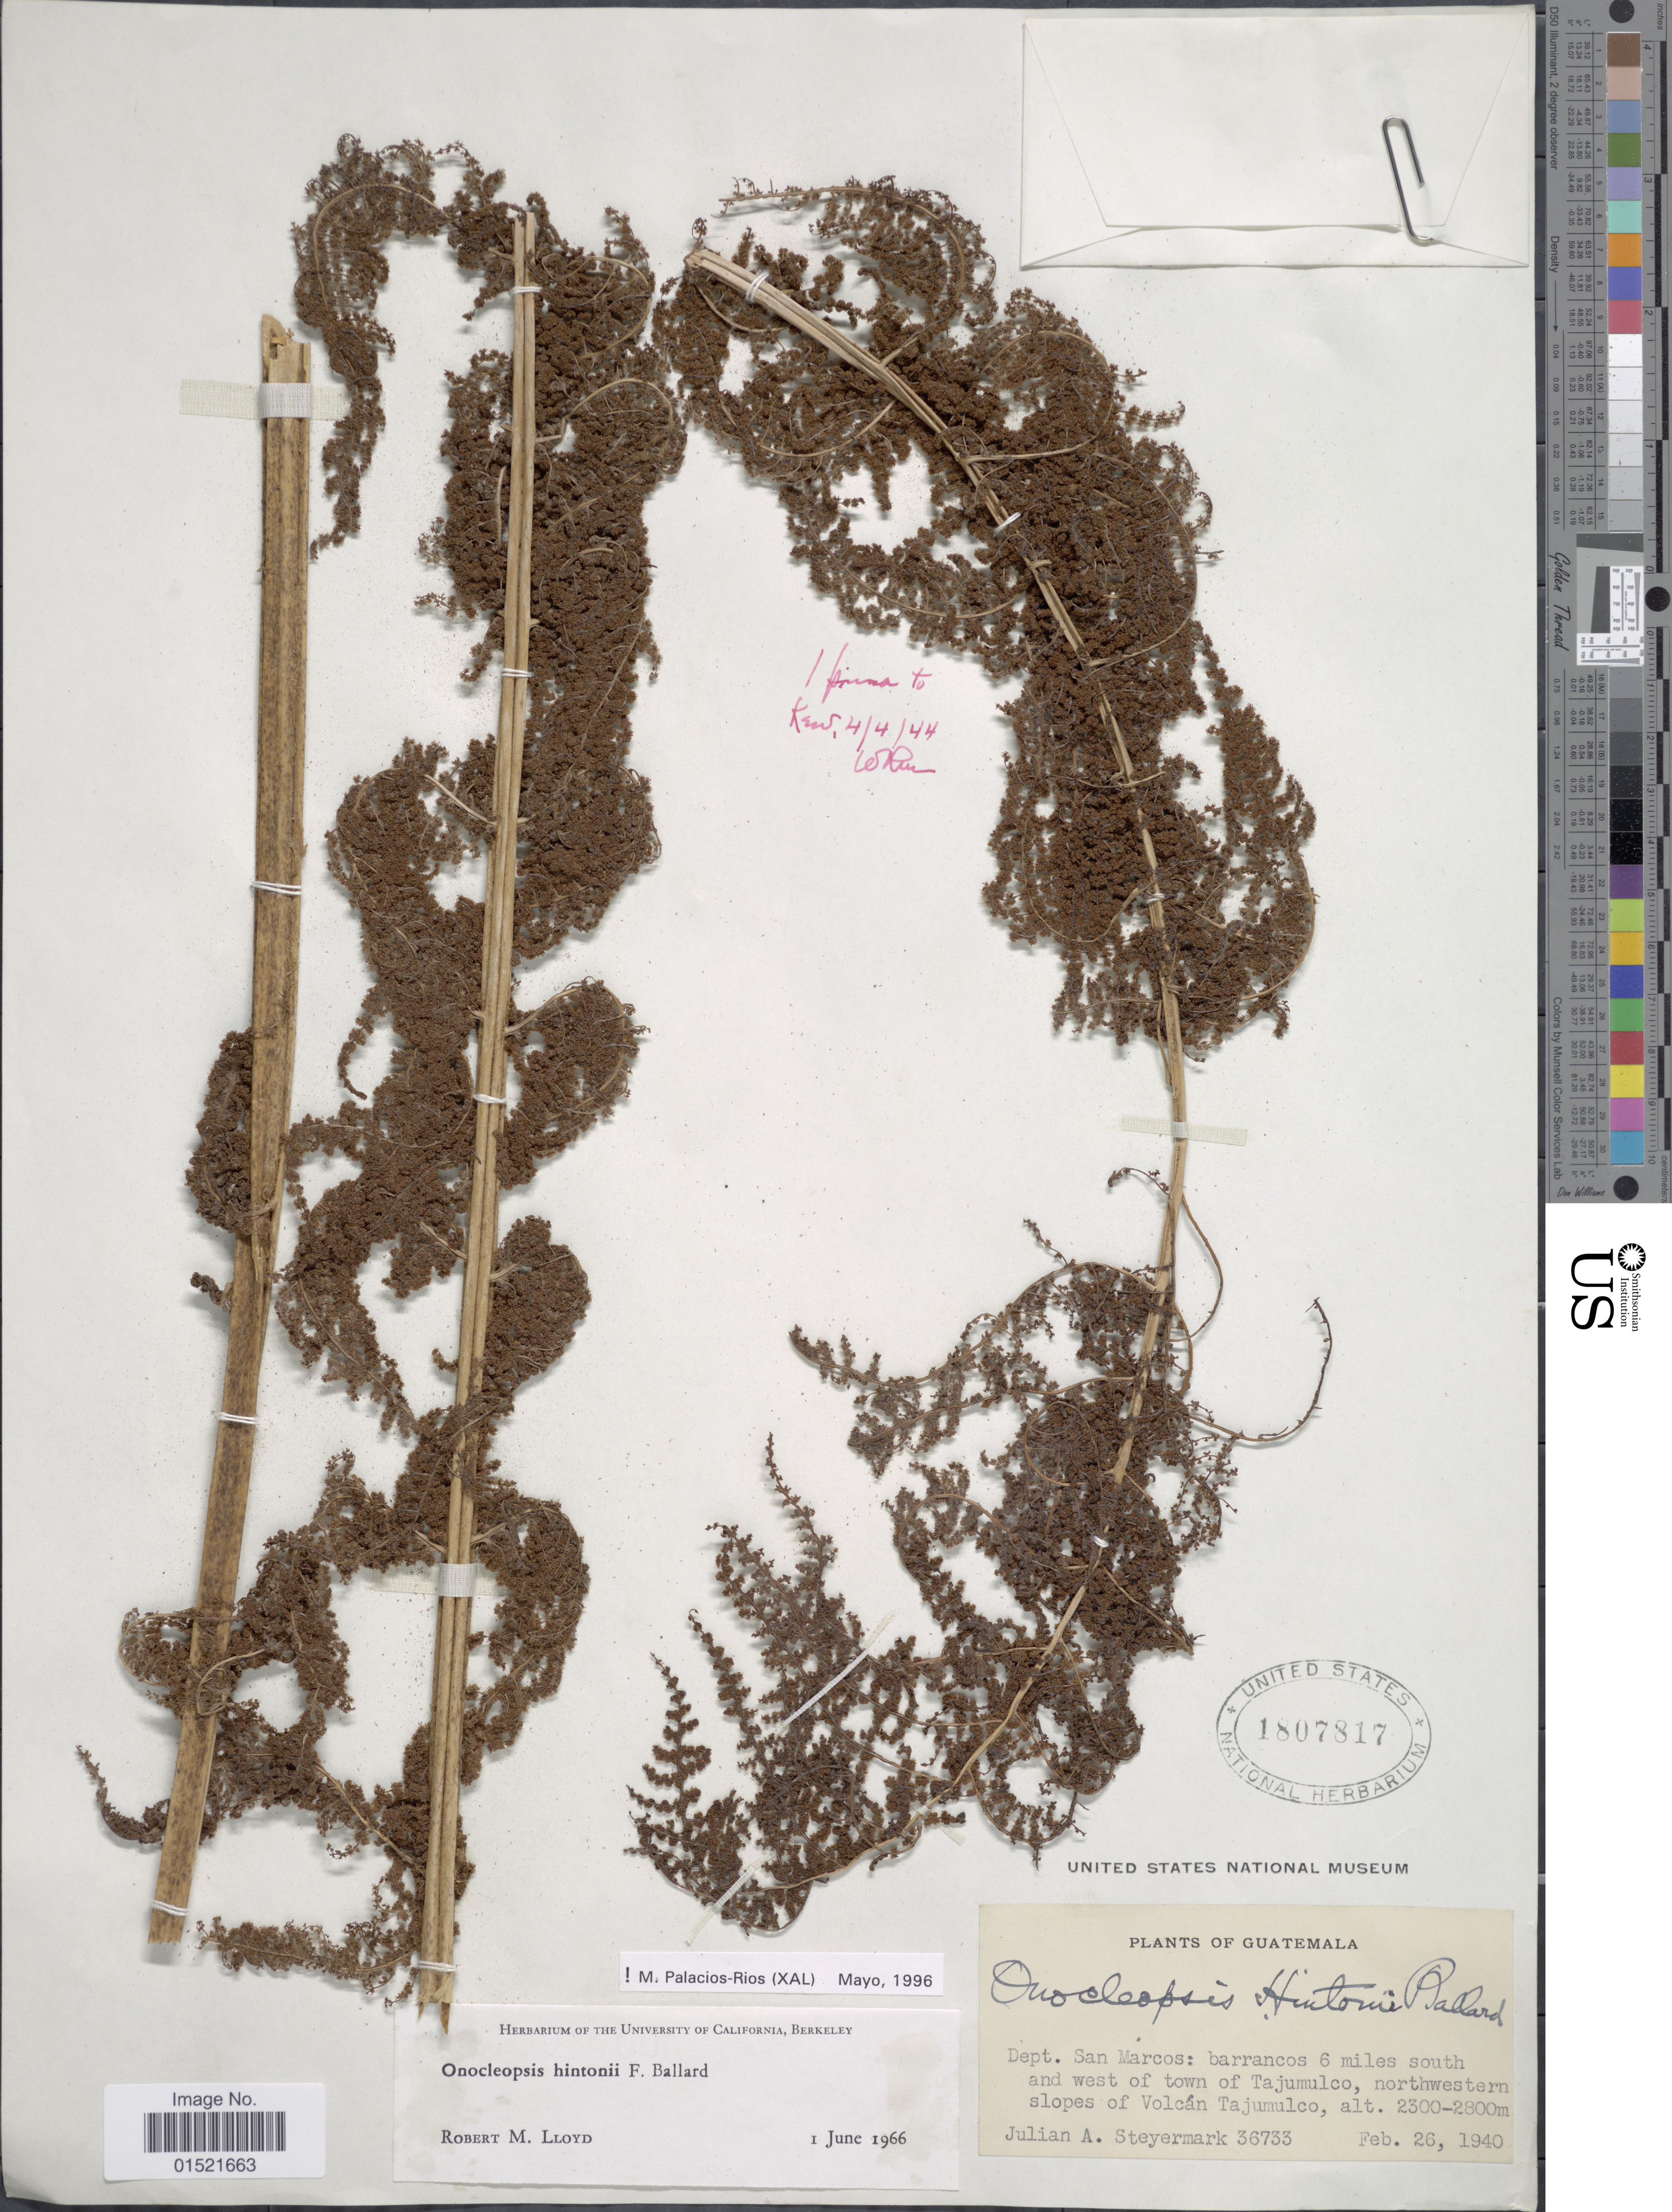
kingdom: Plantae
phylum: Tracheophyta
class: Polypodiopsida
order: Polypodiales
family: Onocleaceae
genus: Onocleopsis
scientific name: Onocleopsis hintonii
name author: F. Ballard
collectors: J. Steyermark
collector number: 367733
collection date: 1940-02-26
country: Guatemala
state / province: San Marcos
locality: Dept. San Marcos: barrancos 6 miles south and west of town of Tajumulco, northwestern slopes of Volcan Tajumulco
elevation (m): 2300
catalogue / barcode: US 1807817